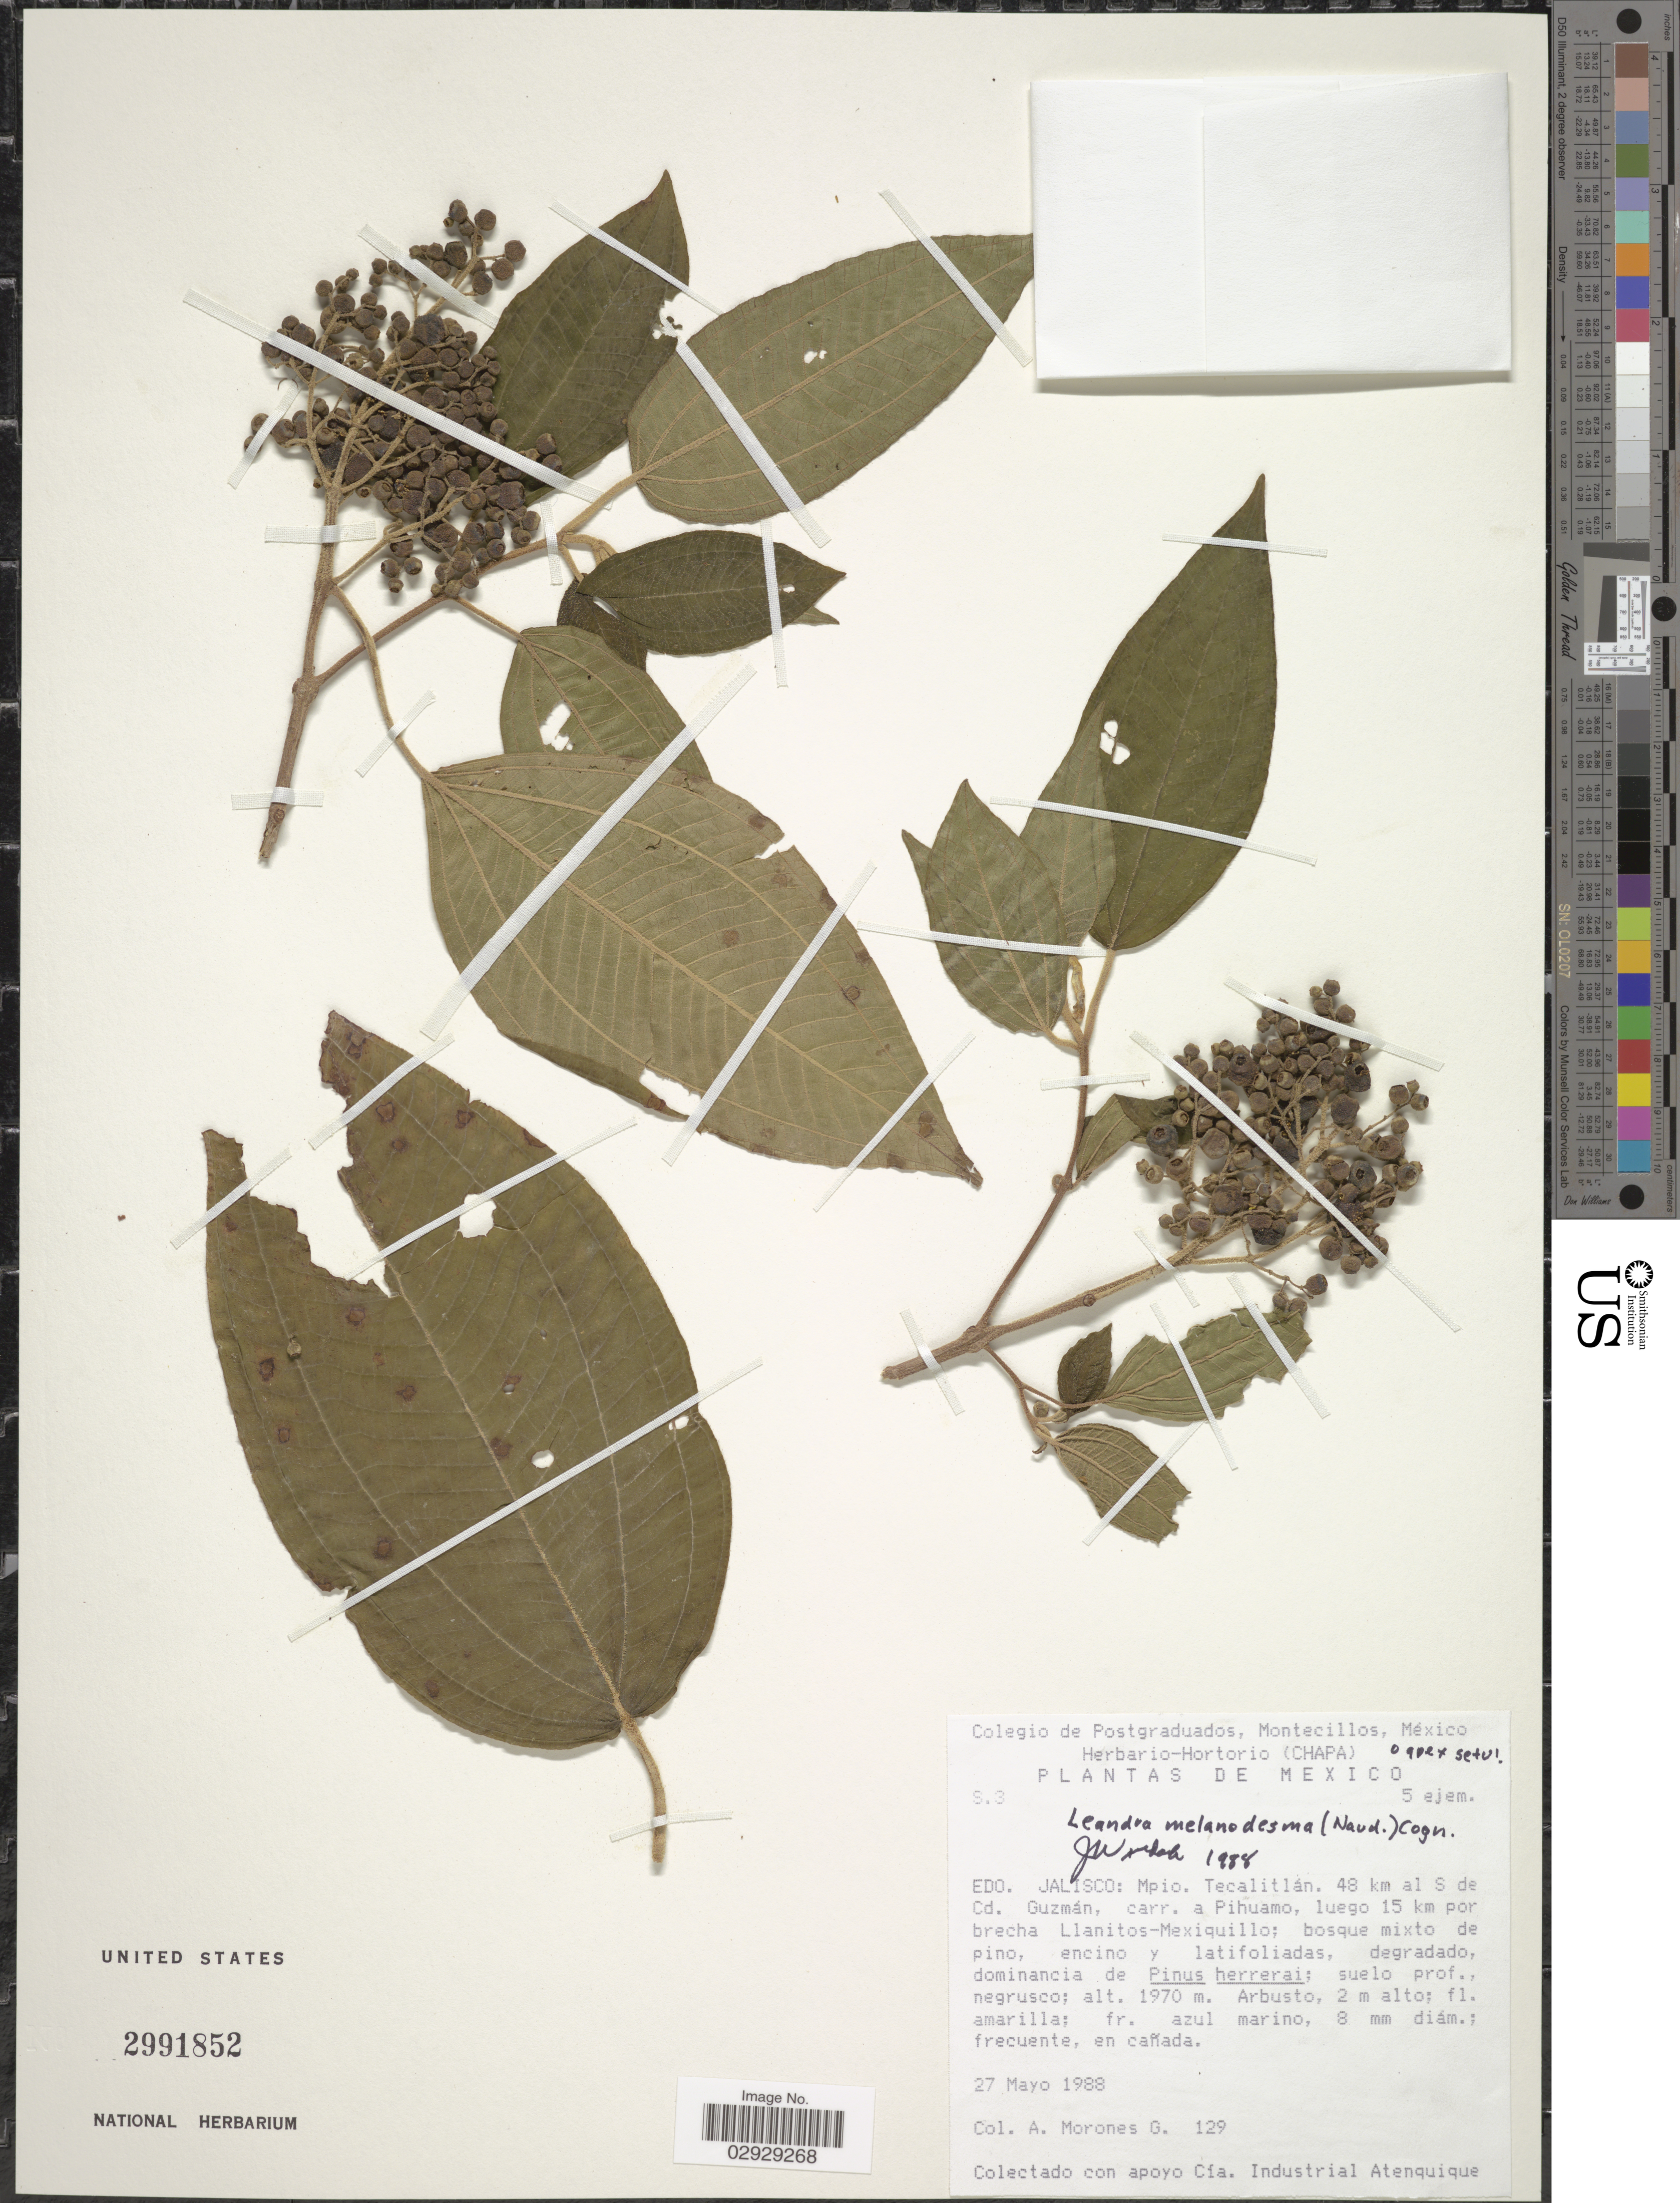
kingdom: Plantae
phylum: Tracheophyta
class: Magnoliopsida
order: Myrtales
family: Melastomataceae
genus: Leandra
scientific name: Leandra melanodesma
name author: (Naudin) Cogn.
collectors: A. Morones G.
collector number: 129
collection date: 1988-05-27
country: Mexico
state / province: Jalisco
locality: Mpio. Tecalitlán. 48 km al S de Cd. Guzmán, carr. a Pihuamo, luego 15 km por brecha Llanitos-Mexiquillo.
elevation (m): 1970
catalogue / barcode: US 2991852